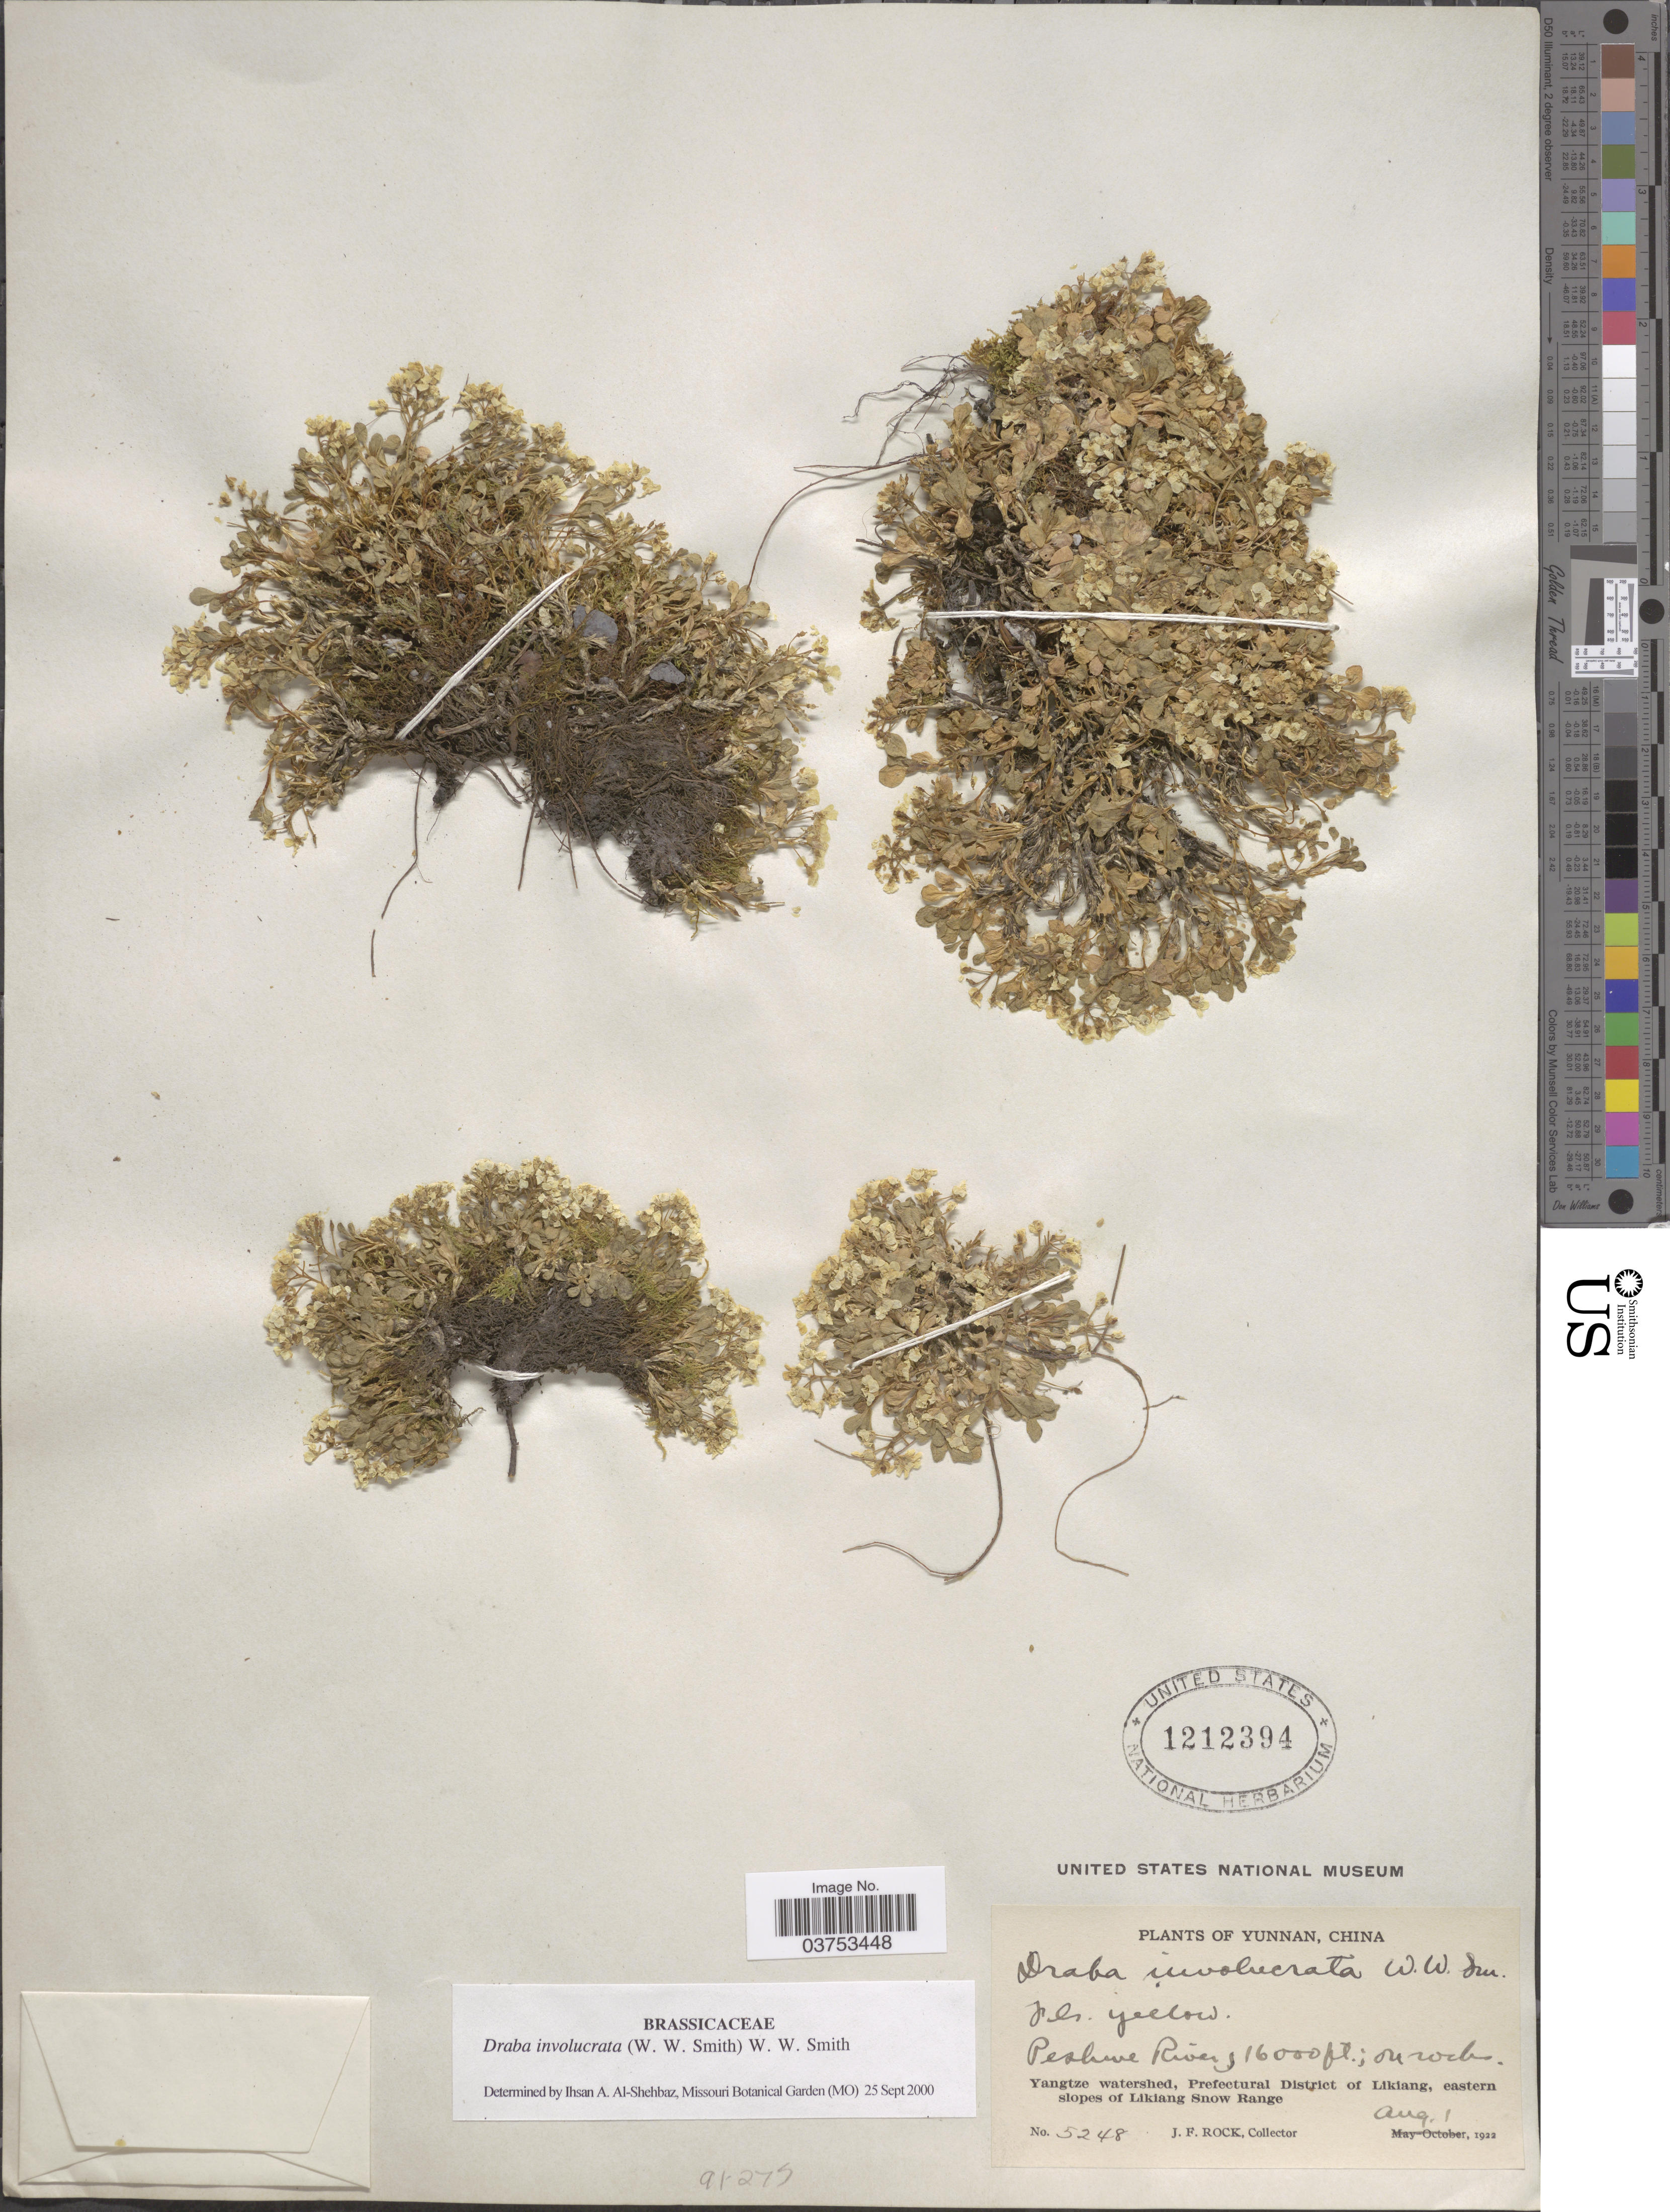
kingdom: Plantae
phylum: Tracheophyta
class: Magnoliopsida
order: Brassicales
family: Brassicaceae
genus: Draba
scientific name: Draba involucrata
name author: (W.W. Sm.) W.W. Sm.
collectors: J. Rock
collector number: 5248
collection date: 1922-08-01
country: China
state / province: Yunnan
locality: Peshwe River. Yangtze watershed, Prefectural District of Likiang, eastern slopes of Likiang Snow Range.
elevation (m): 4877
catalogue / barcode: US 1212394